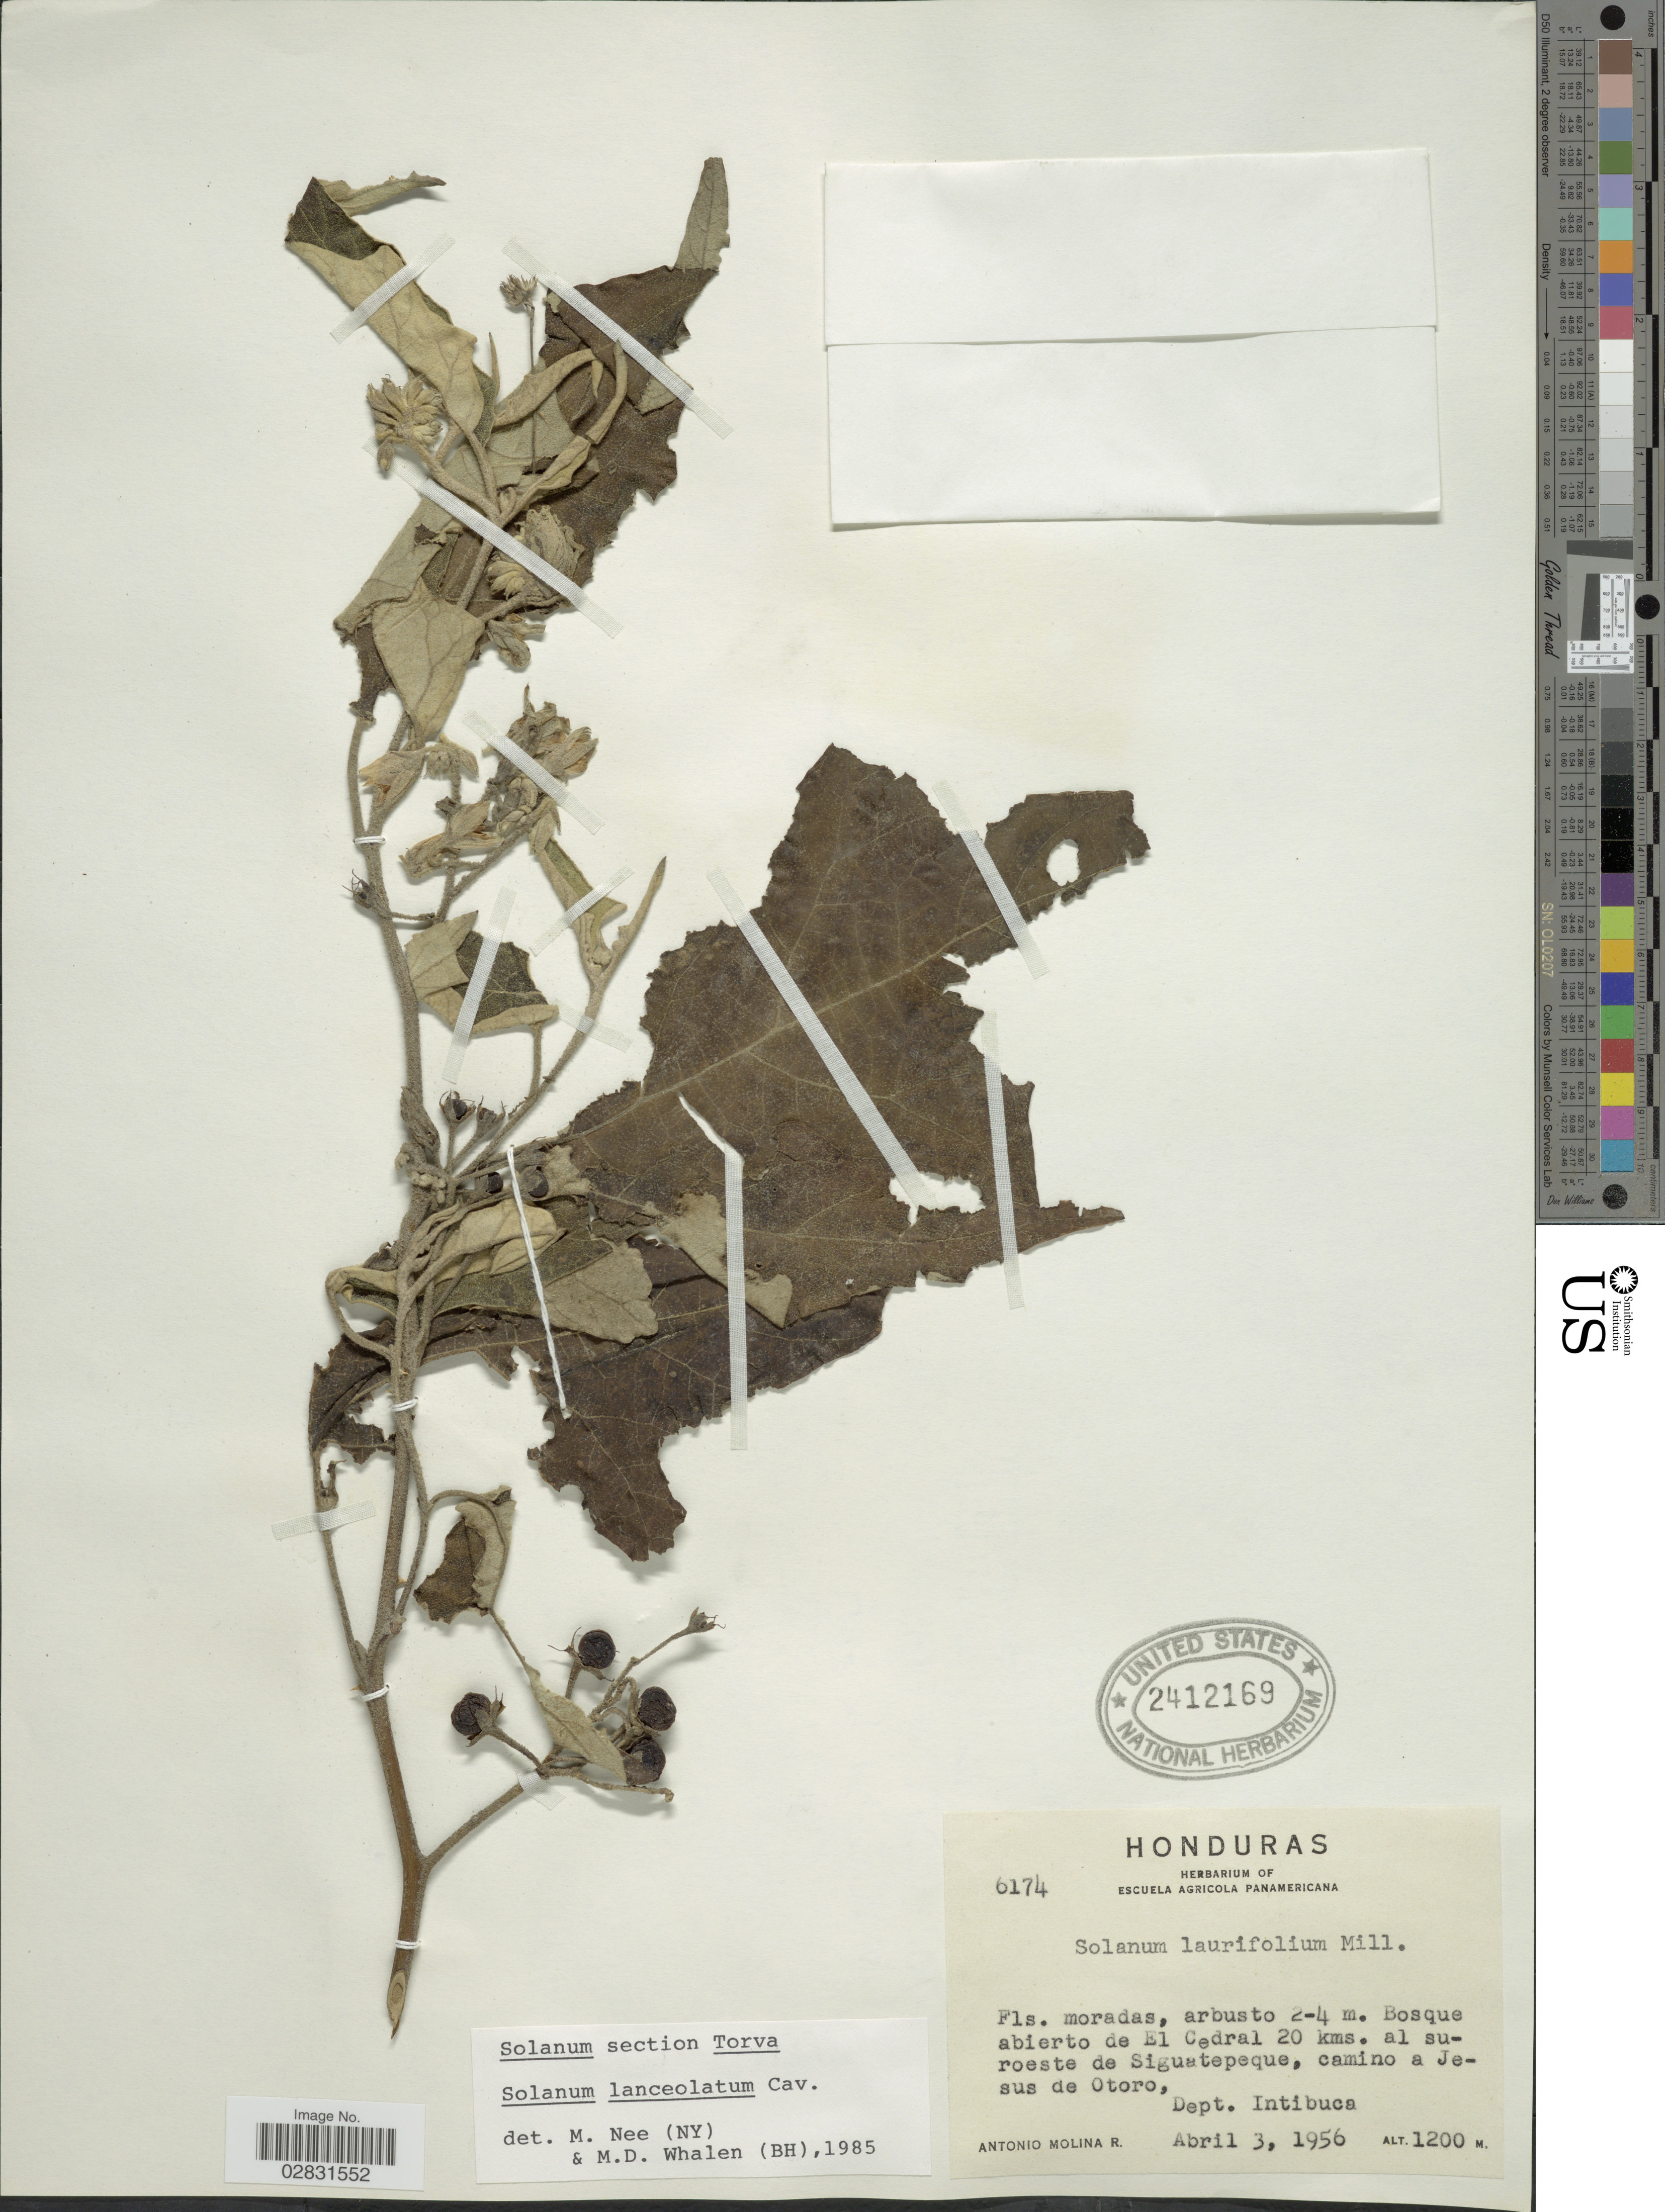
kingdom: Plantae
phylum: Tracheophyta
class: Magnoliopsida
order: Solanales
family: Solanaceae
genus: Solanum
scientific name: Solanum lanceolatum Berthault, nom. illeg.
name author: Berthault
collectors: A. Molina R.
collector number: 6174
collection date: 1956-04-03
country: Honduras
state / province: Intibuca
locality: Bosque abierto de El Cedral, 20 Kms. al S.O. de Siguatepeque, camino a Jesus de Otoro, Dept. Intibuca.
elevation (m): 1200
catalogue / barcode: US 2412169